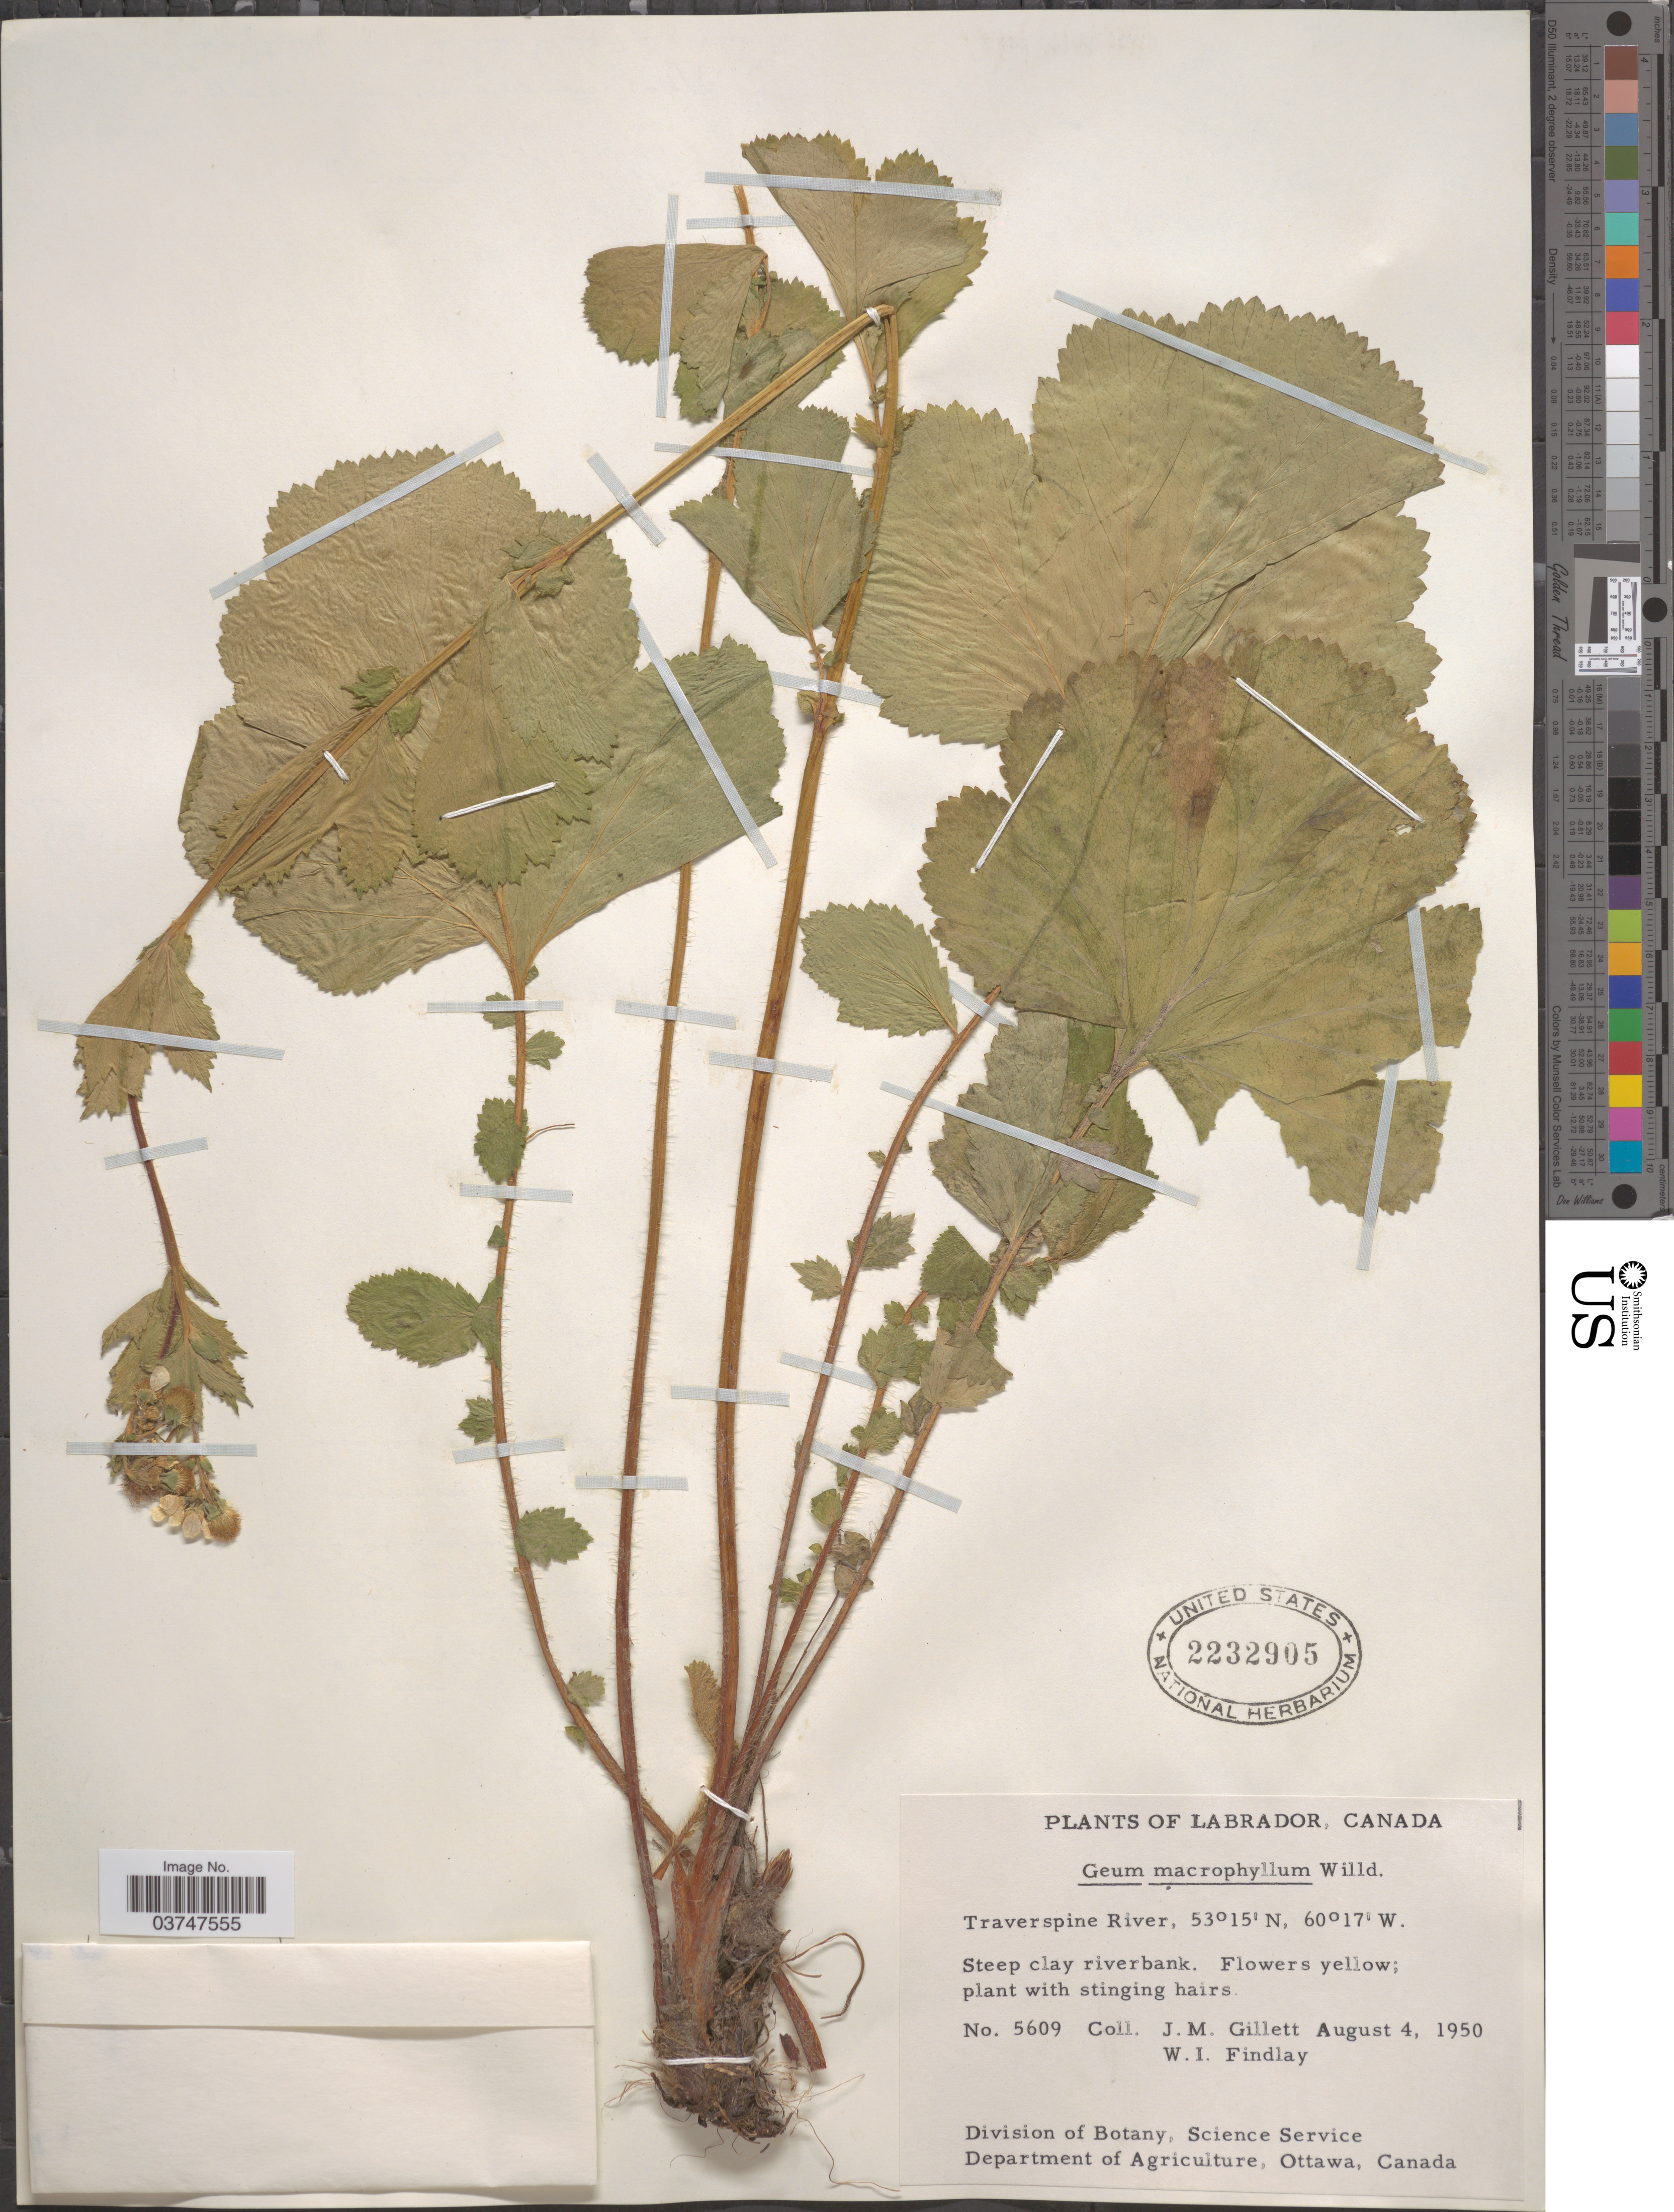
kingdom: Plantae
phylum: Tracheophyta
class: Magnoliopsida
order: Rosales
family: Rosaceae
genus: Geum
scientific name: Geum macrophyllum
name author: Willd.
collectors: J. M. Gillett & W. Findlay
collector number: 5609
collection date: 1950-08-04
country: Canada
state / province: Newfoundland and Labrador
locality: Traverspine River.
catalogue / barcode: US 2232905